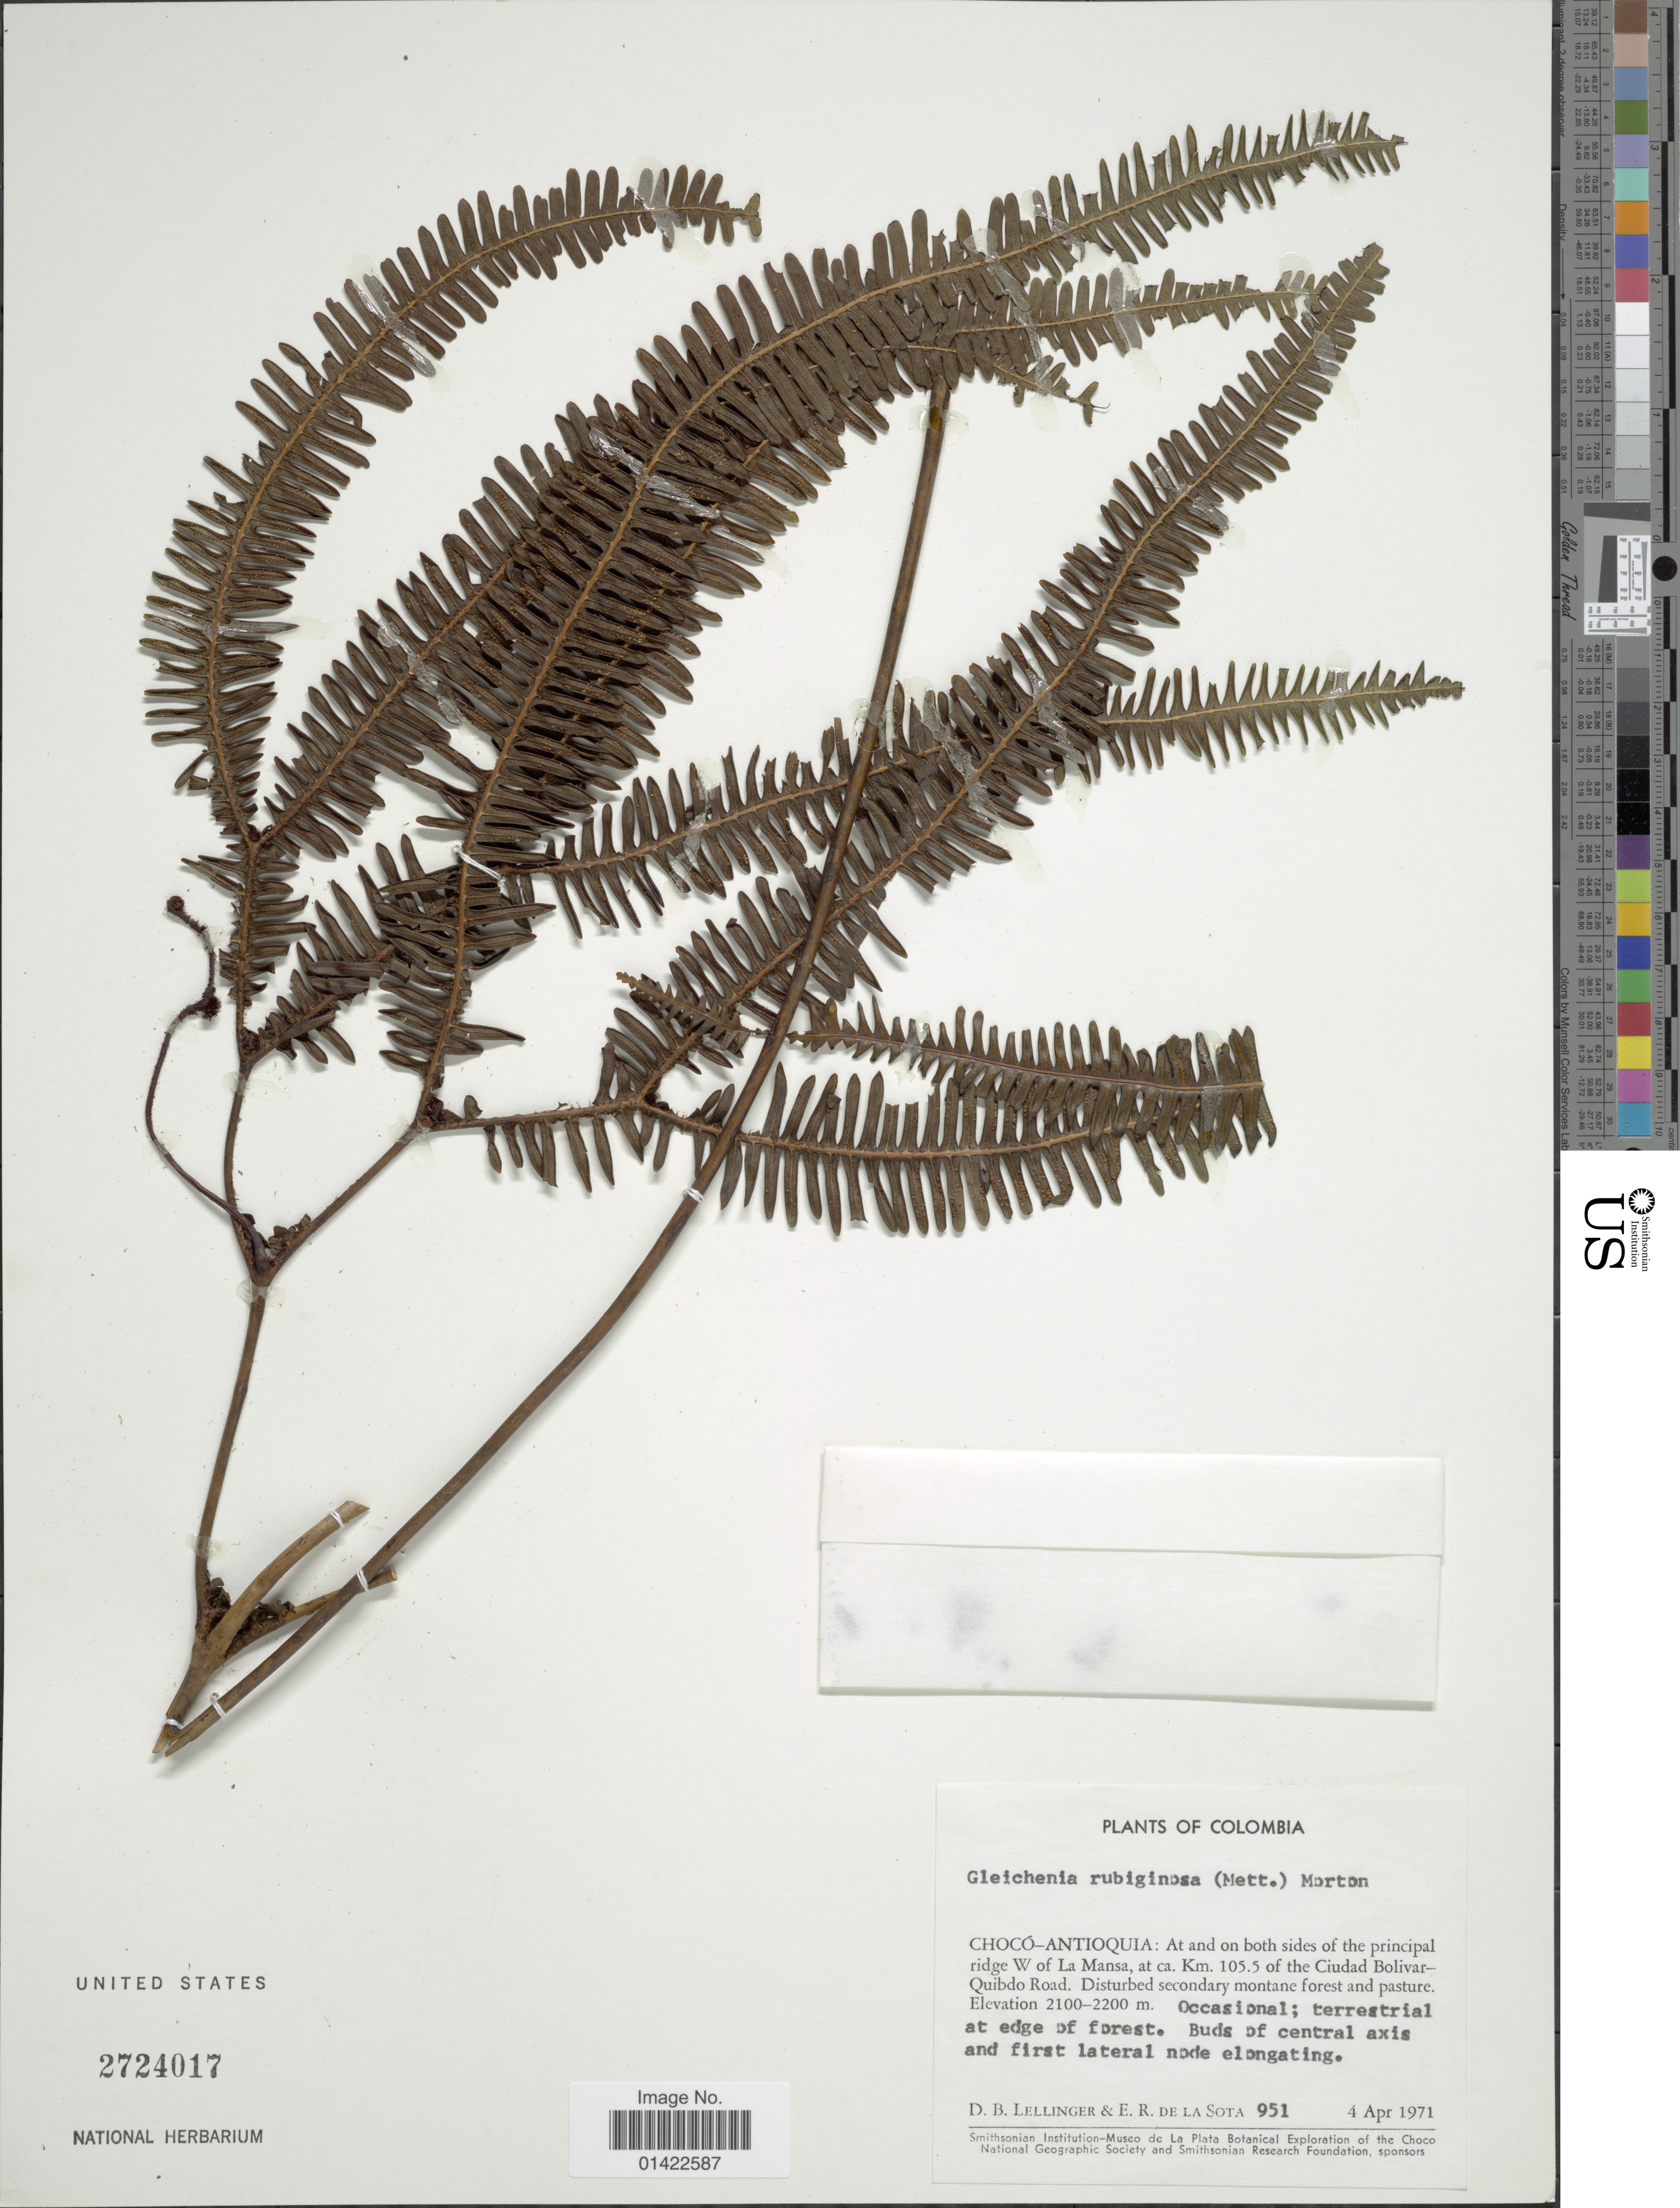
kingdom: Plantae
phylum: Tracheophyta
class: Polypodiopsida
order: Gleicheniales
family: Gleicheniaceae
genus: Sticherus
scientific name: Sticherus rubiginosus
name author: (Mett.) Nakai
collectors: D. B. Lellinger & E. R. de la Sota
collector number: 951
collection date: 1971-04-04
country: Colombia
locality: Chocó-Antioquia: At and on both sides of the principal ridge W of La Mansa, at ca. Km. 105.5 of the Ciudad Bolivar-Quibdo Road.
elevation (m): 2100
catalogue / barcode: US 2724017